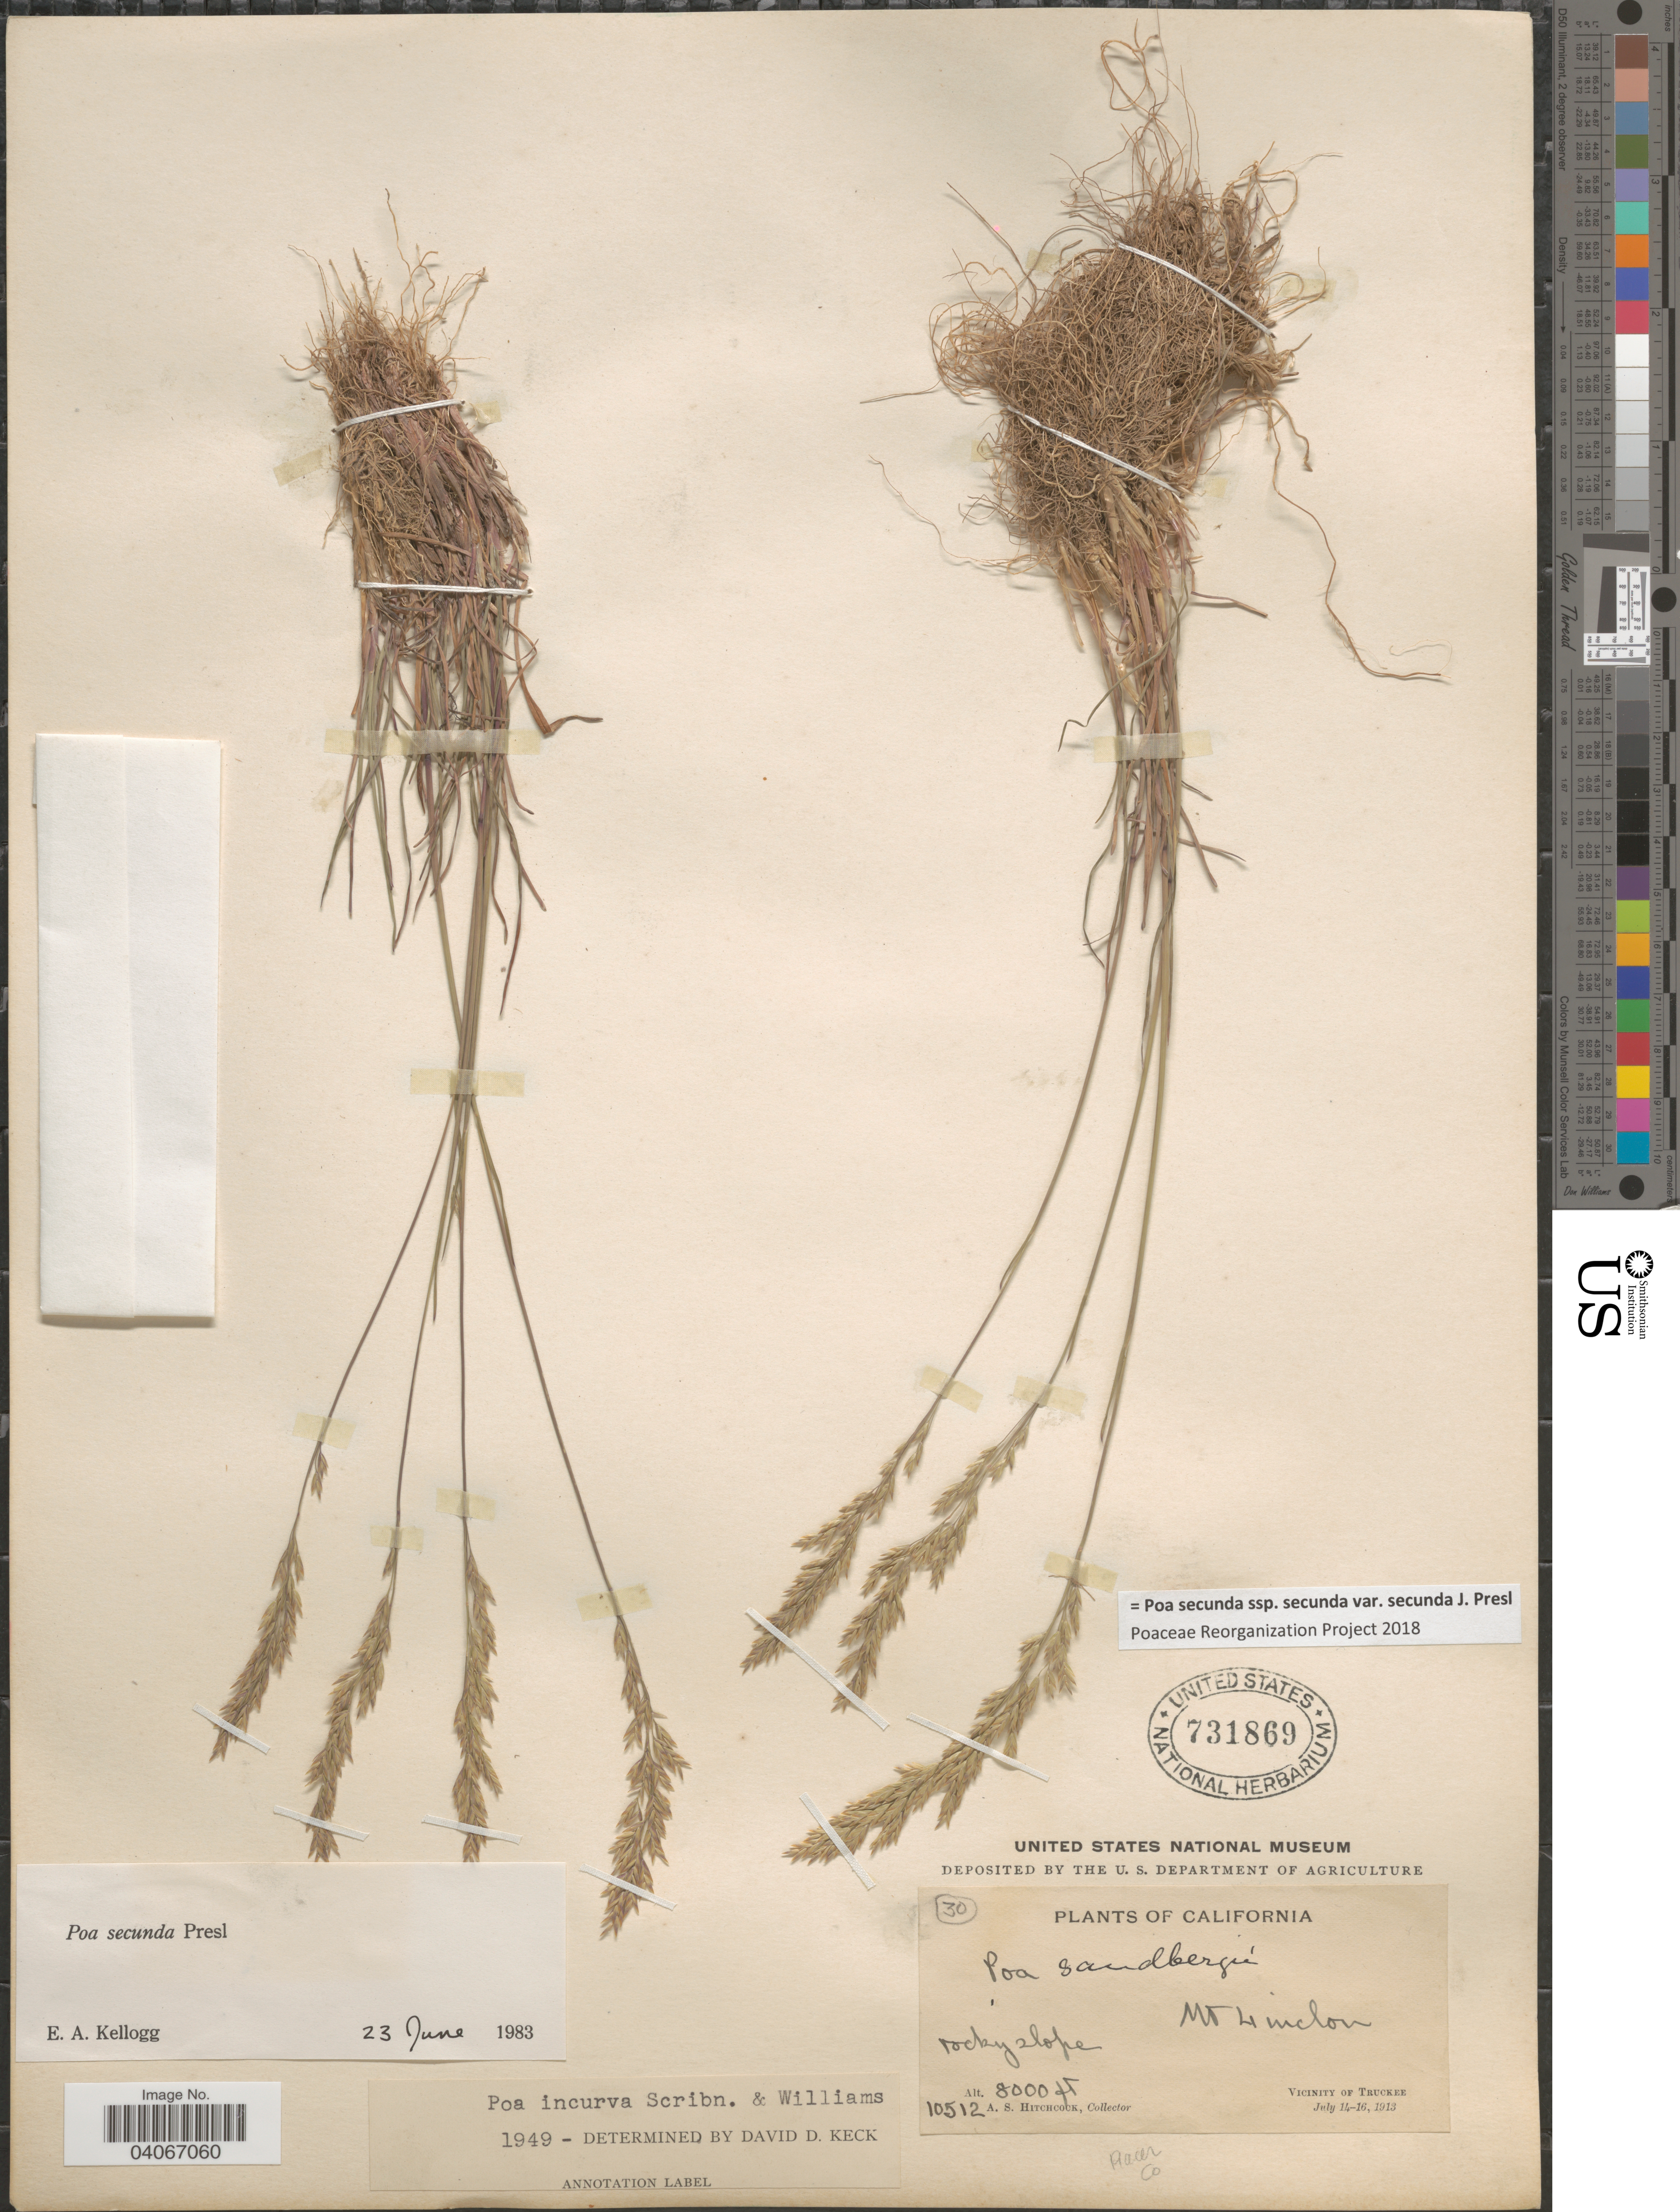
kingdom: Plantae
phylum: Tracheophyta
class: Liliopsida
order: Poales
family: Poaceae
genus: Poa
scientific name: Poa secunda subsp. secunda var. secunda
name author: J. Presl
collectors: A. S. Hitchcock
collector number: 10512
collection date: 1913-07-14/1913-07-16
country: United States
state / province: California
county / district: Placer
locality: Mt Lincoln. Vicinity of Truckee. Placer Co.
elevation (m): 2438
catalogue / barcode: US 731869